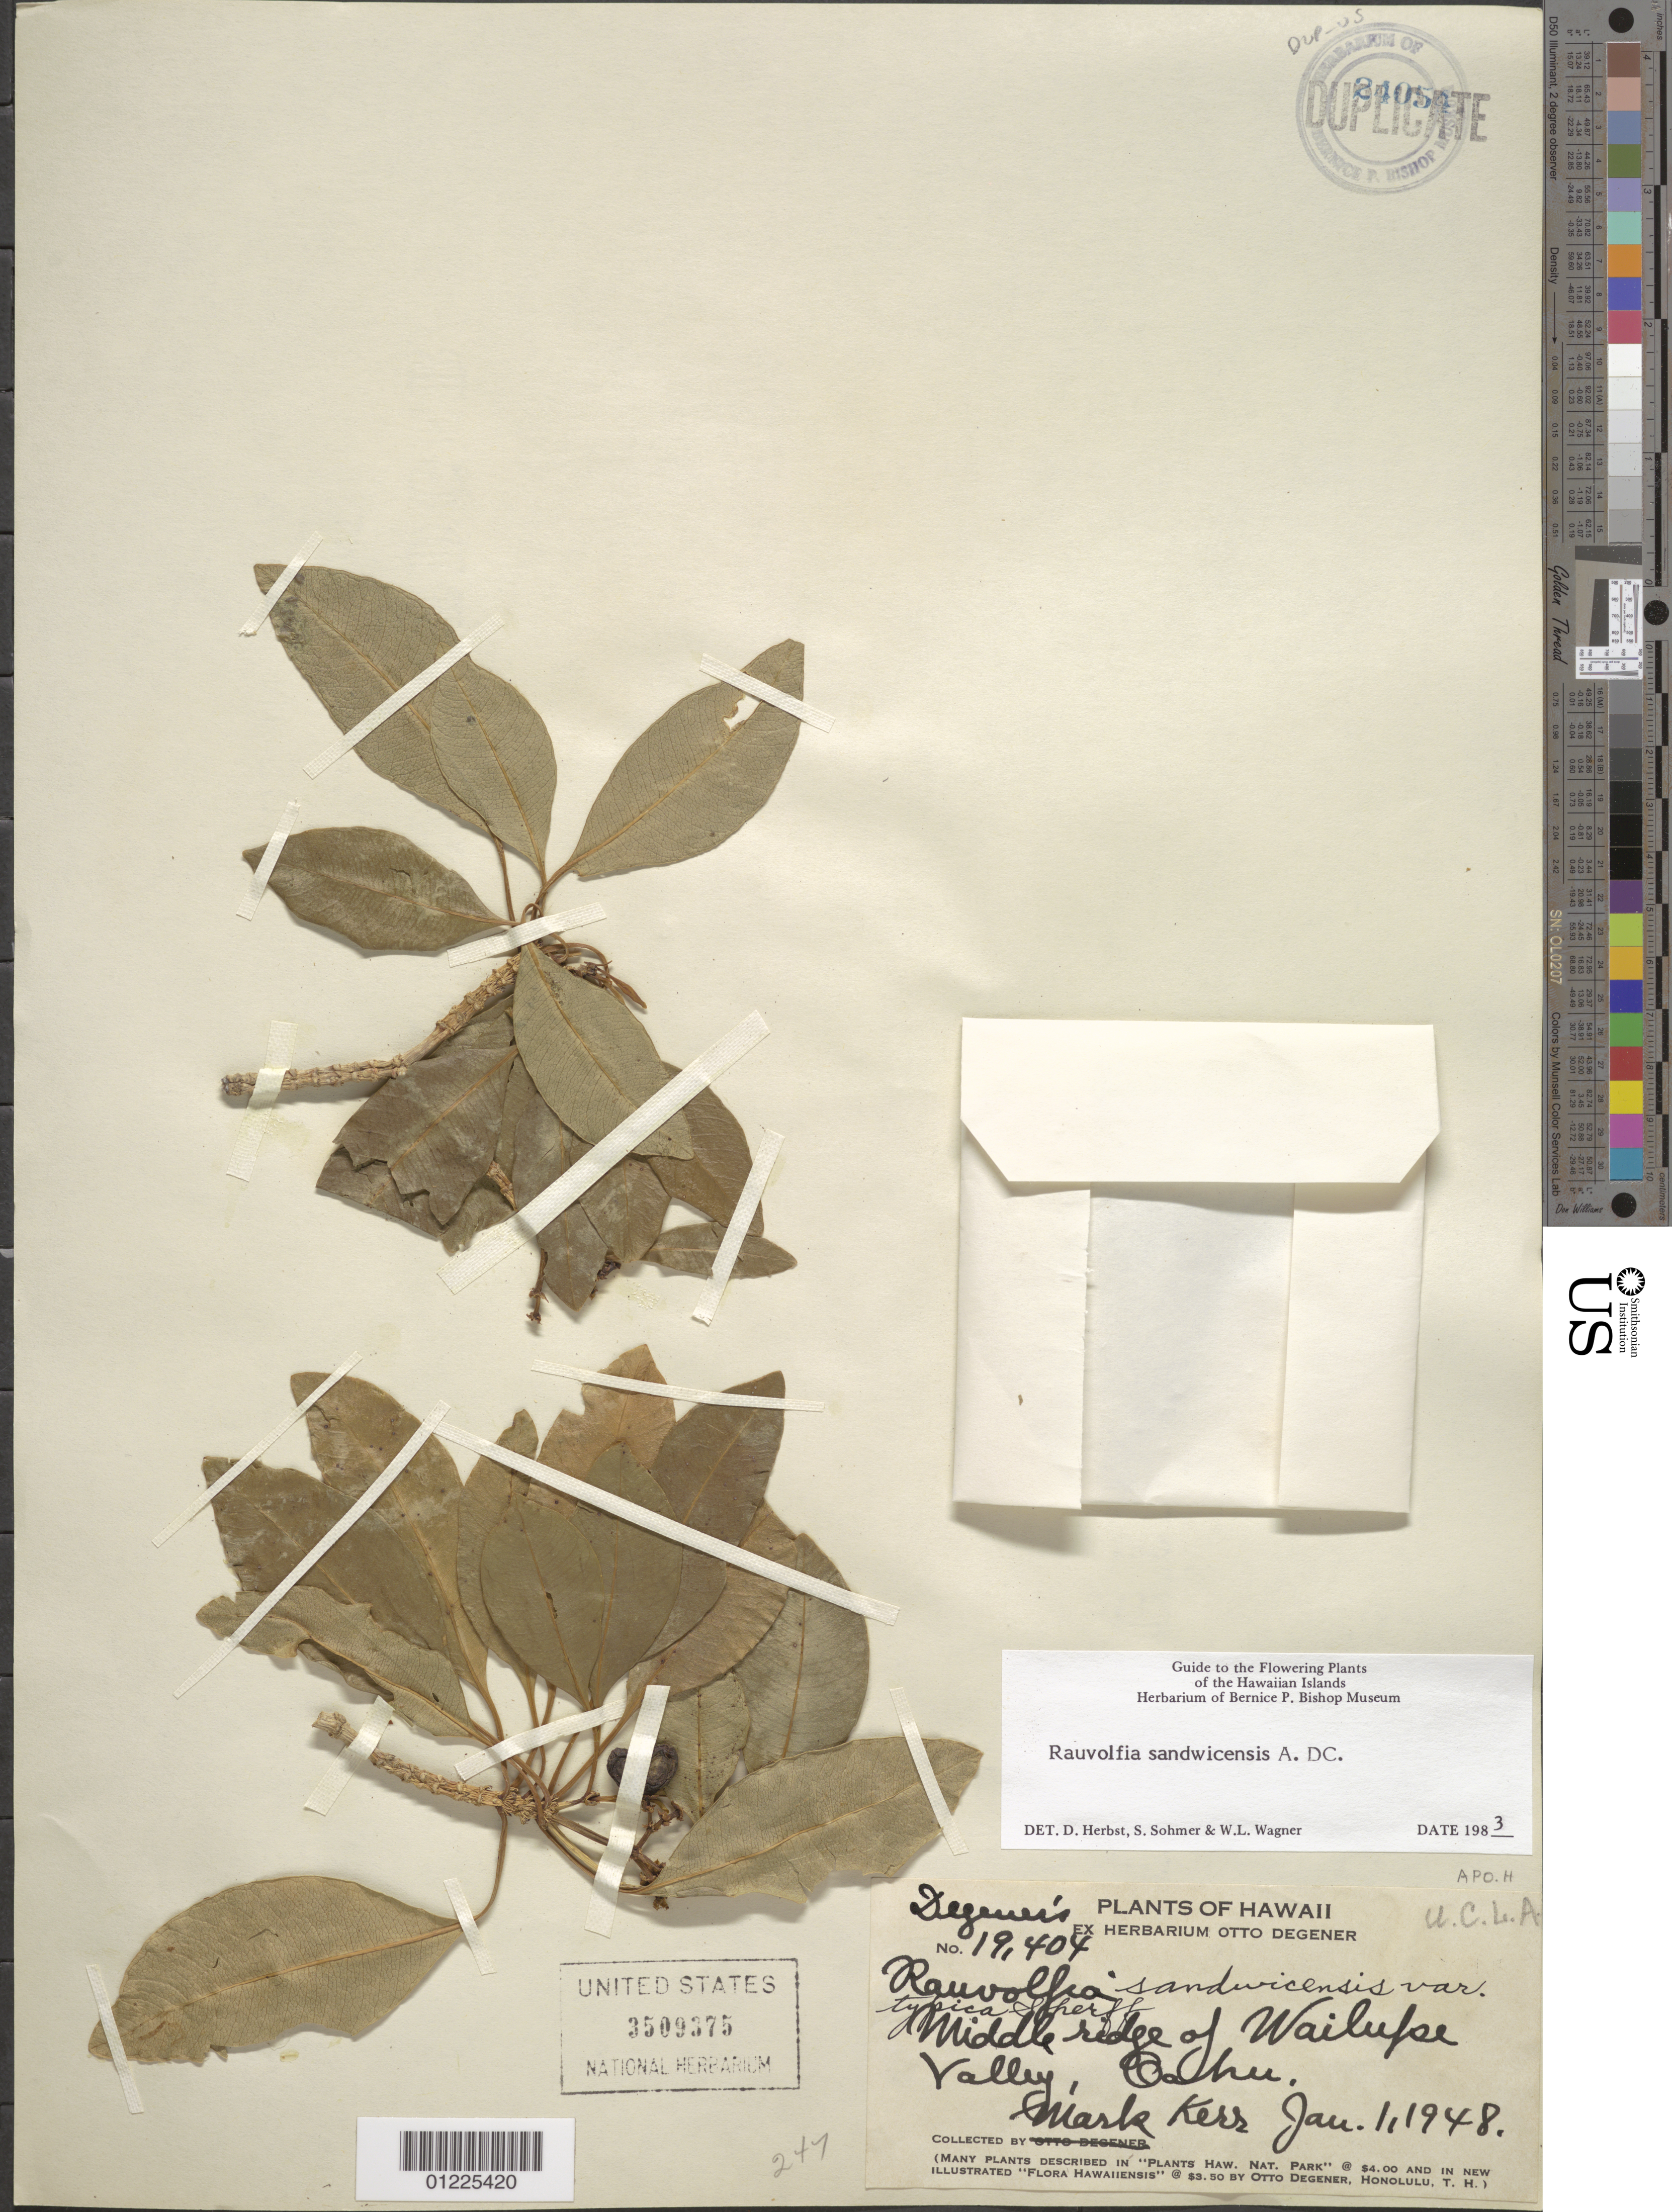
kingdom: Plantae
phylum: Tracheophyta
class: Magnoliopsida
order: Gentianales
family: Apocynaceae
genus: Rauvolfia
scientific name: Rauvolfia sandwicensis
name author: A. DC.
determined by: Herbst, D. R.; Sohmer, S. H.; Wagner, W. L.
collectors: M. Kerr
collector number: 19,404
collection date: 1948-01-01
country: United States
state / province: Hawaii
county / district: Honolulu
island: Oahu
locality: Middle ridge of Wailupe Valley.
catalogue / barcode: US 3509375